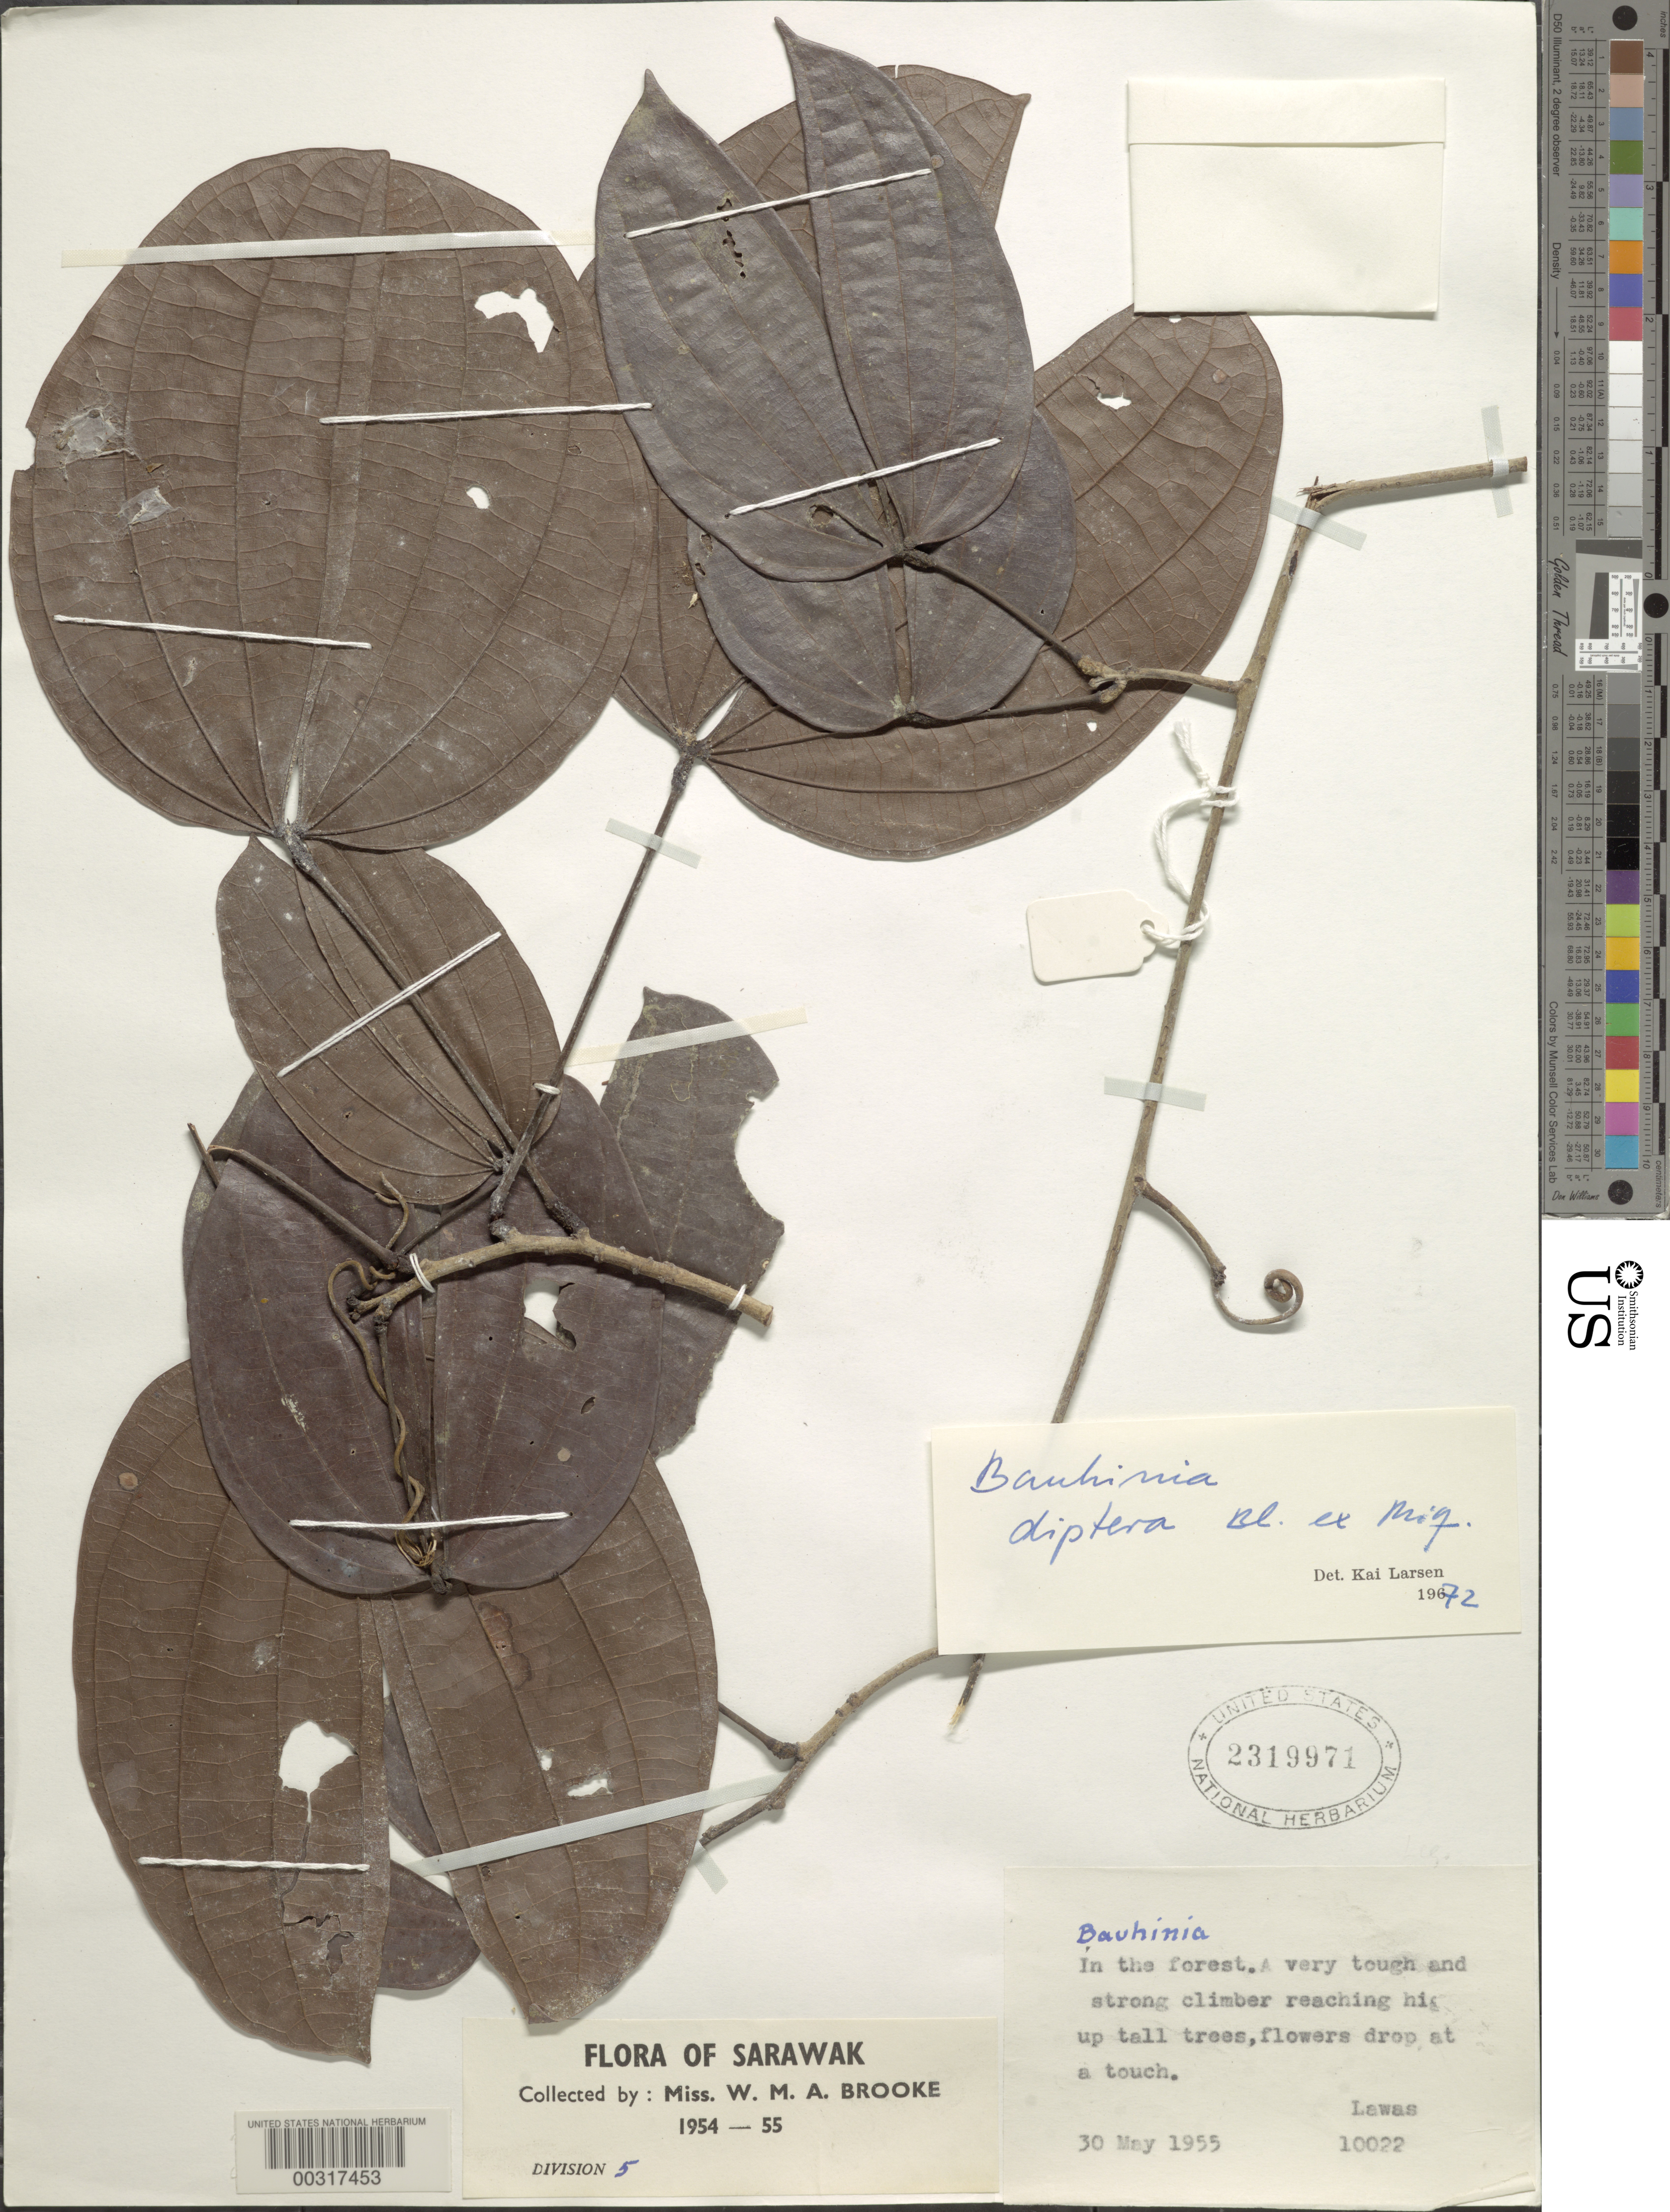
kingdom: Plantae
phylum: Tracheophyta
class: Magnoliopsida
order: Fabales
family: Fabaceae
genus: Tessmannia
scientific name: Tessmannia dewildemaniana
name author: Harms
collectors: W. Brooke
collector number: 10022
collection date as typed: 30 May 1955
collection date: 1955-05-30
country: Malaysia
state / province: Sarawak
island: Borneo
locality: Lawas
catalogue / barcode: US 2319971